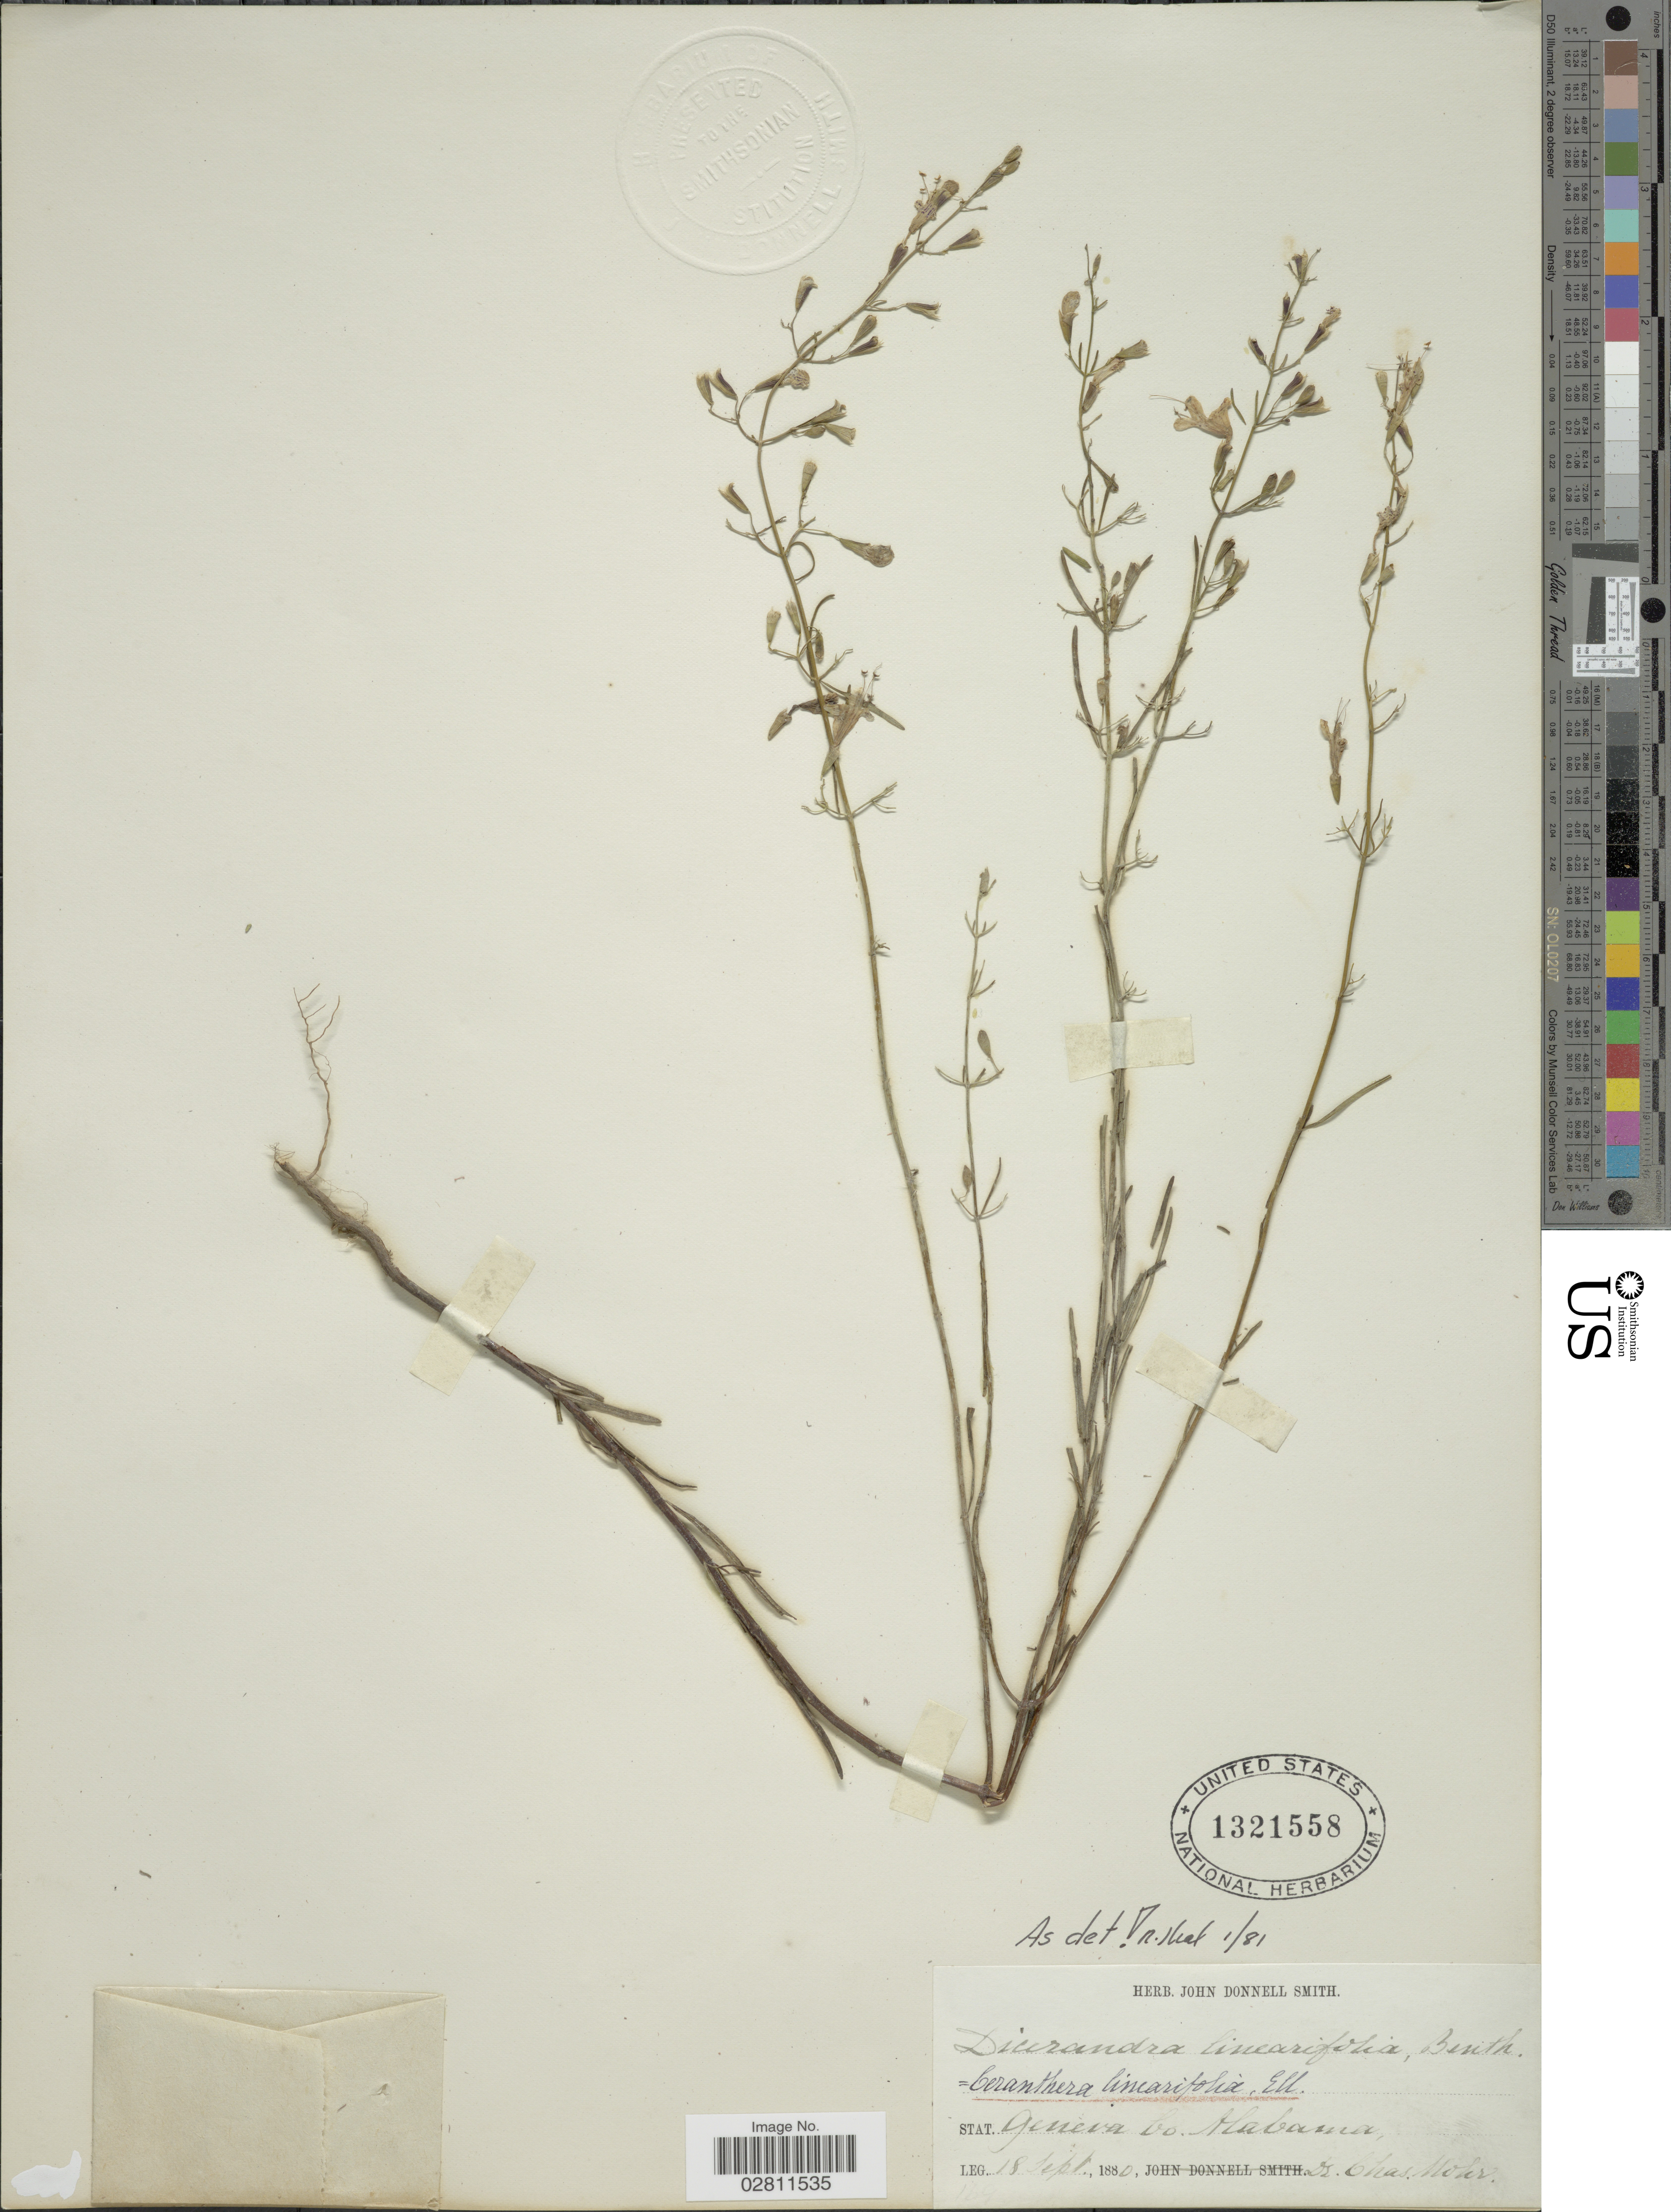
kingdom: Plantae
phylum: Tracheophyta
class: Magnoliopsida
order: Lamiales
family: Lamiaceae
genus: Dicerandra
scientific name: Dicerandra linearifolia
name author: (Elliott) Benth.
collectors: Mohr, C. T. (herbarium)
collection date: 1880-09-18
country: United States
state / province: Alabama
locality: Geneva Co.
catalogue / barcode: US 1321558